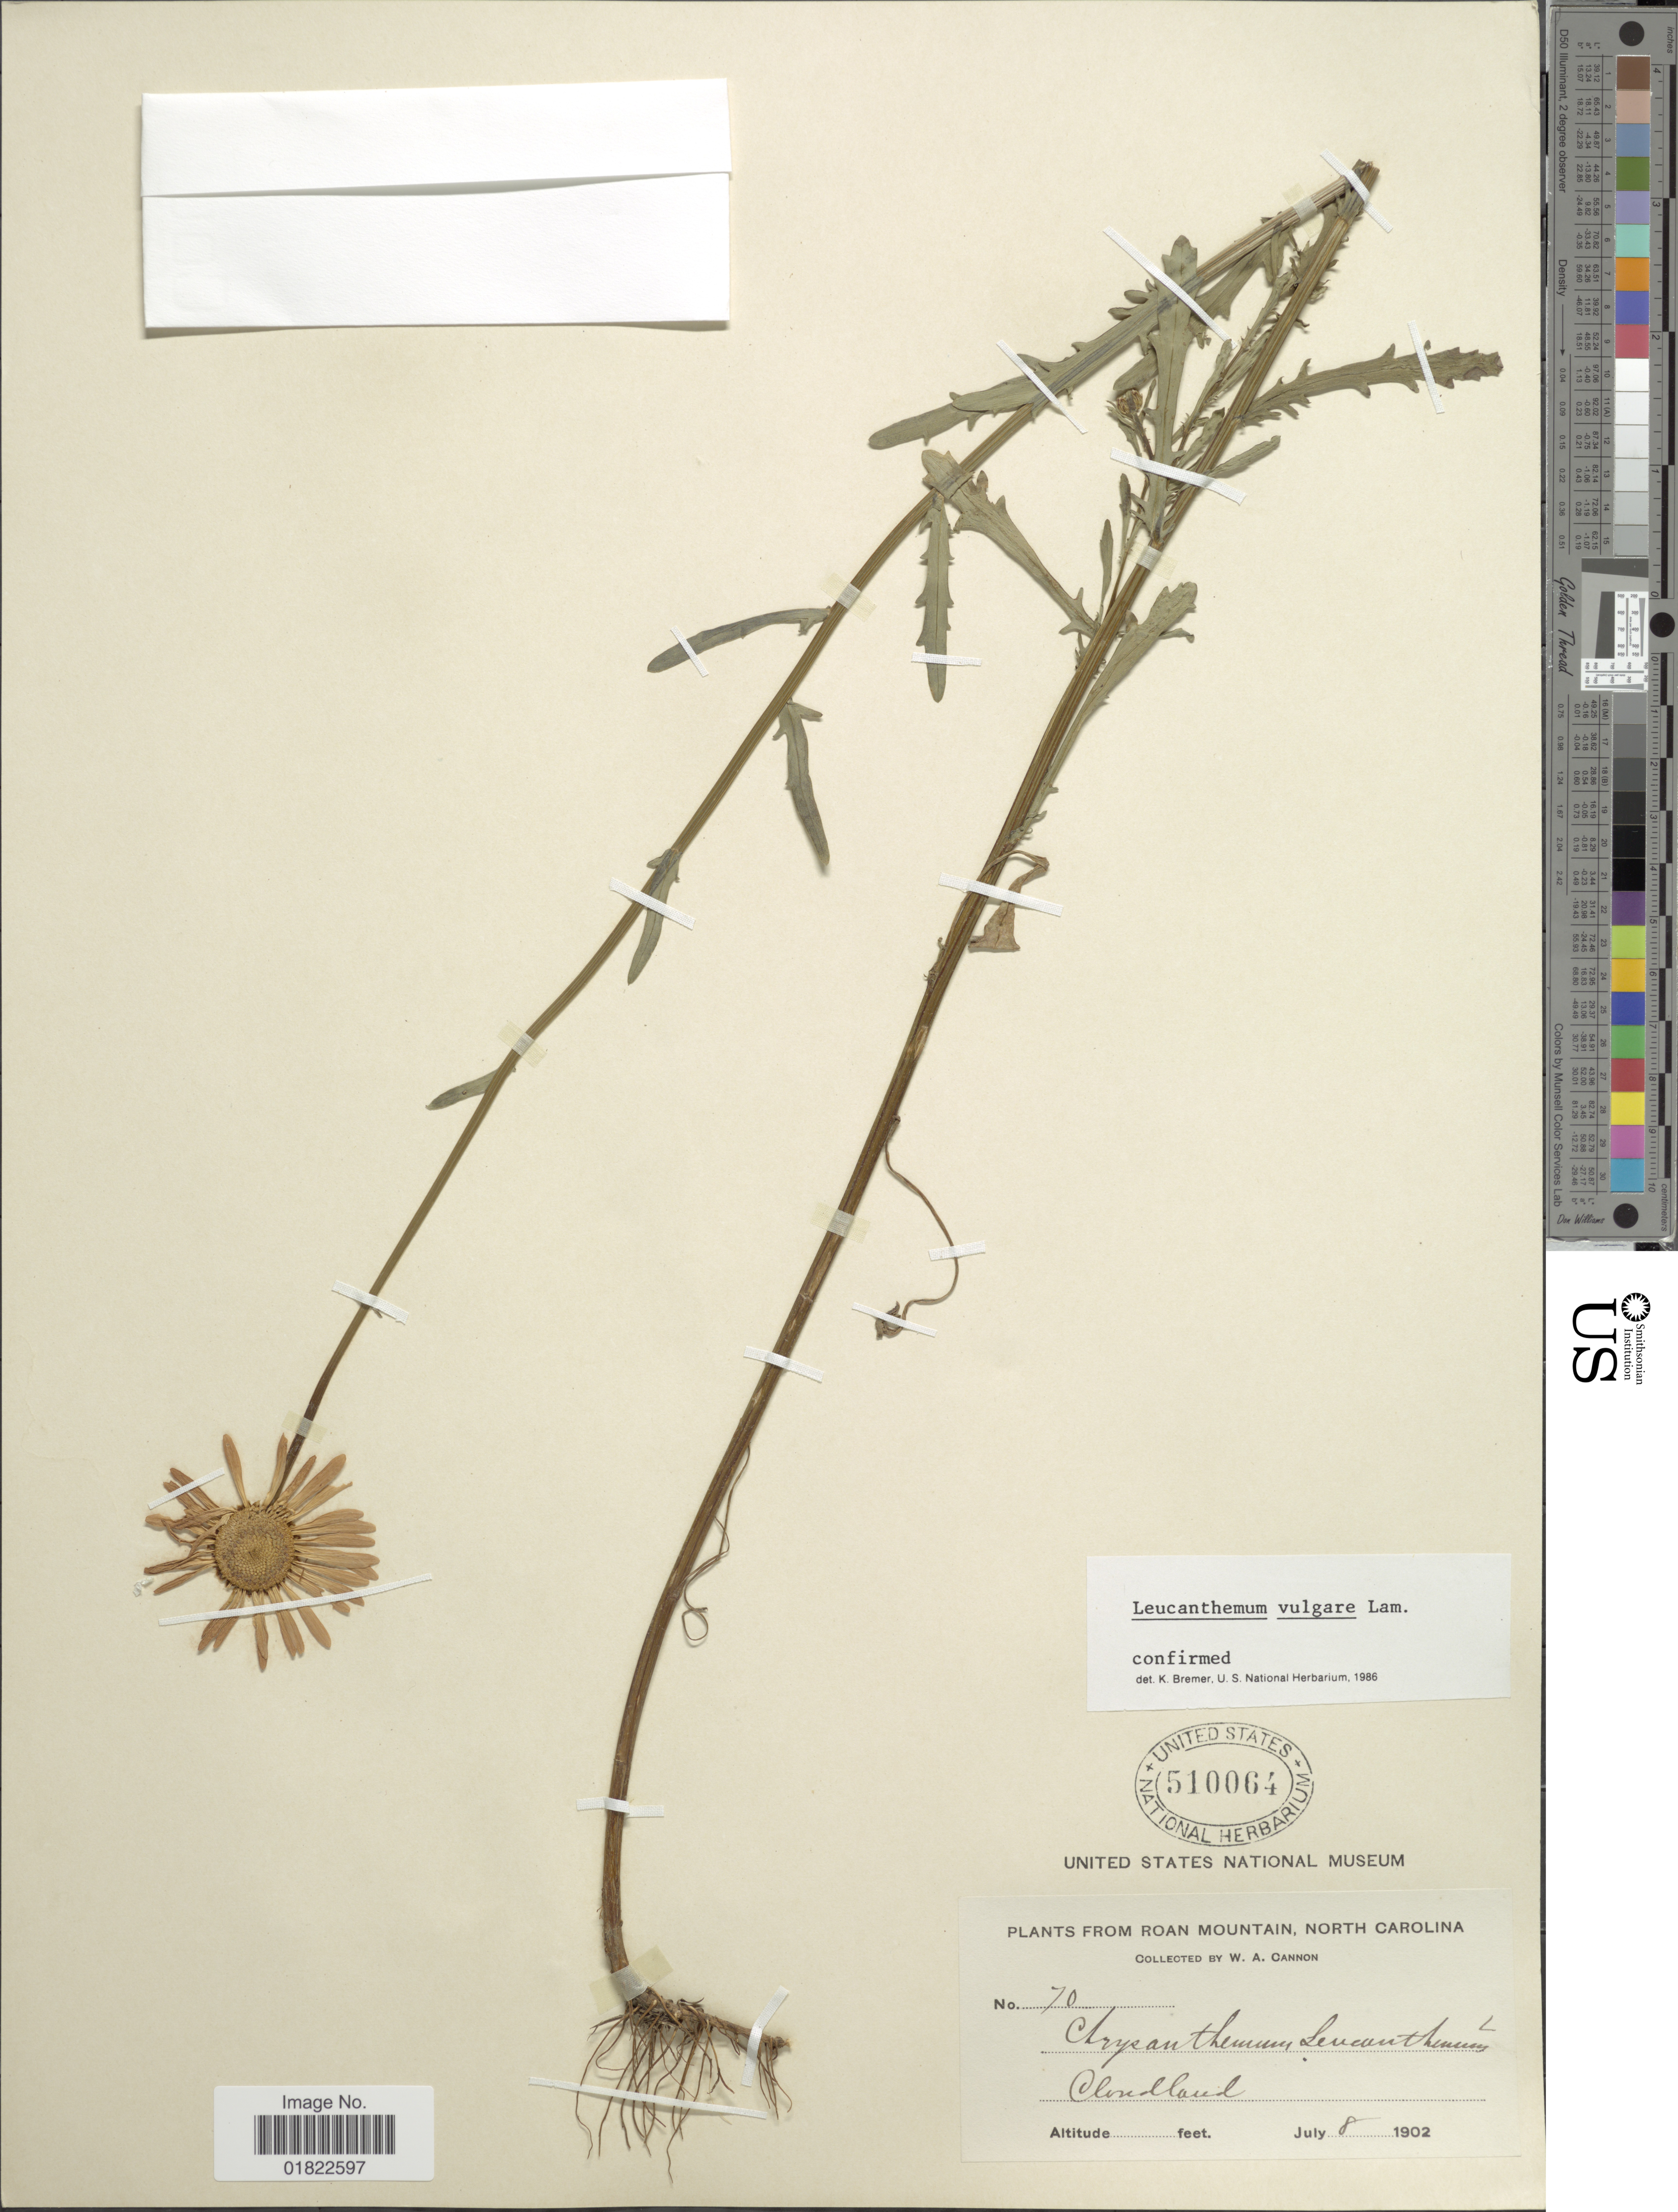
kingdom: Plantae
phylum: Tracheophyta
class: Magnoliopsida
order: Asterales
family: Asteraceae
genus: Leucanthemum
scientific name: Leucanthemum vulgare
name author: Lam.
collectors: W. Cannon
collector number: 70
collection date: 1902-07-08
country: United States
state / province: North Carolina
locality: Roar Mountain, North Carolina. Cloudland.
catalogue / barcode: US 510064